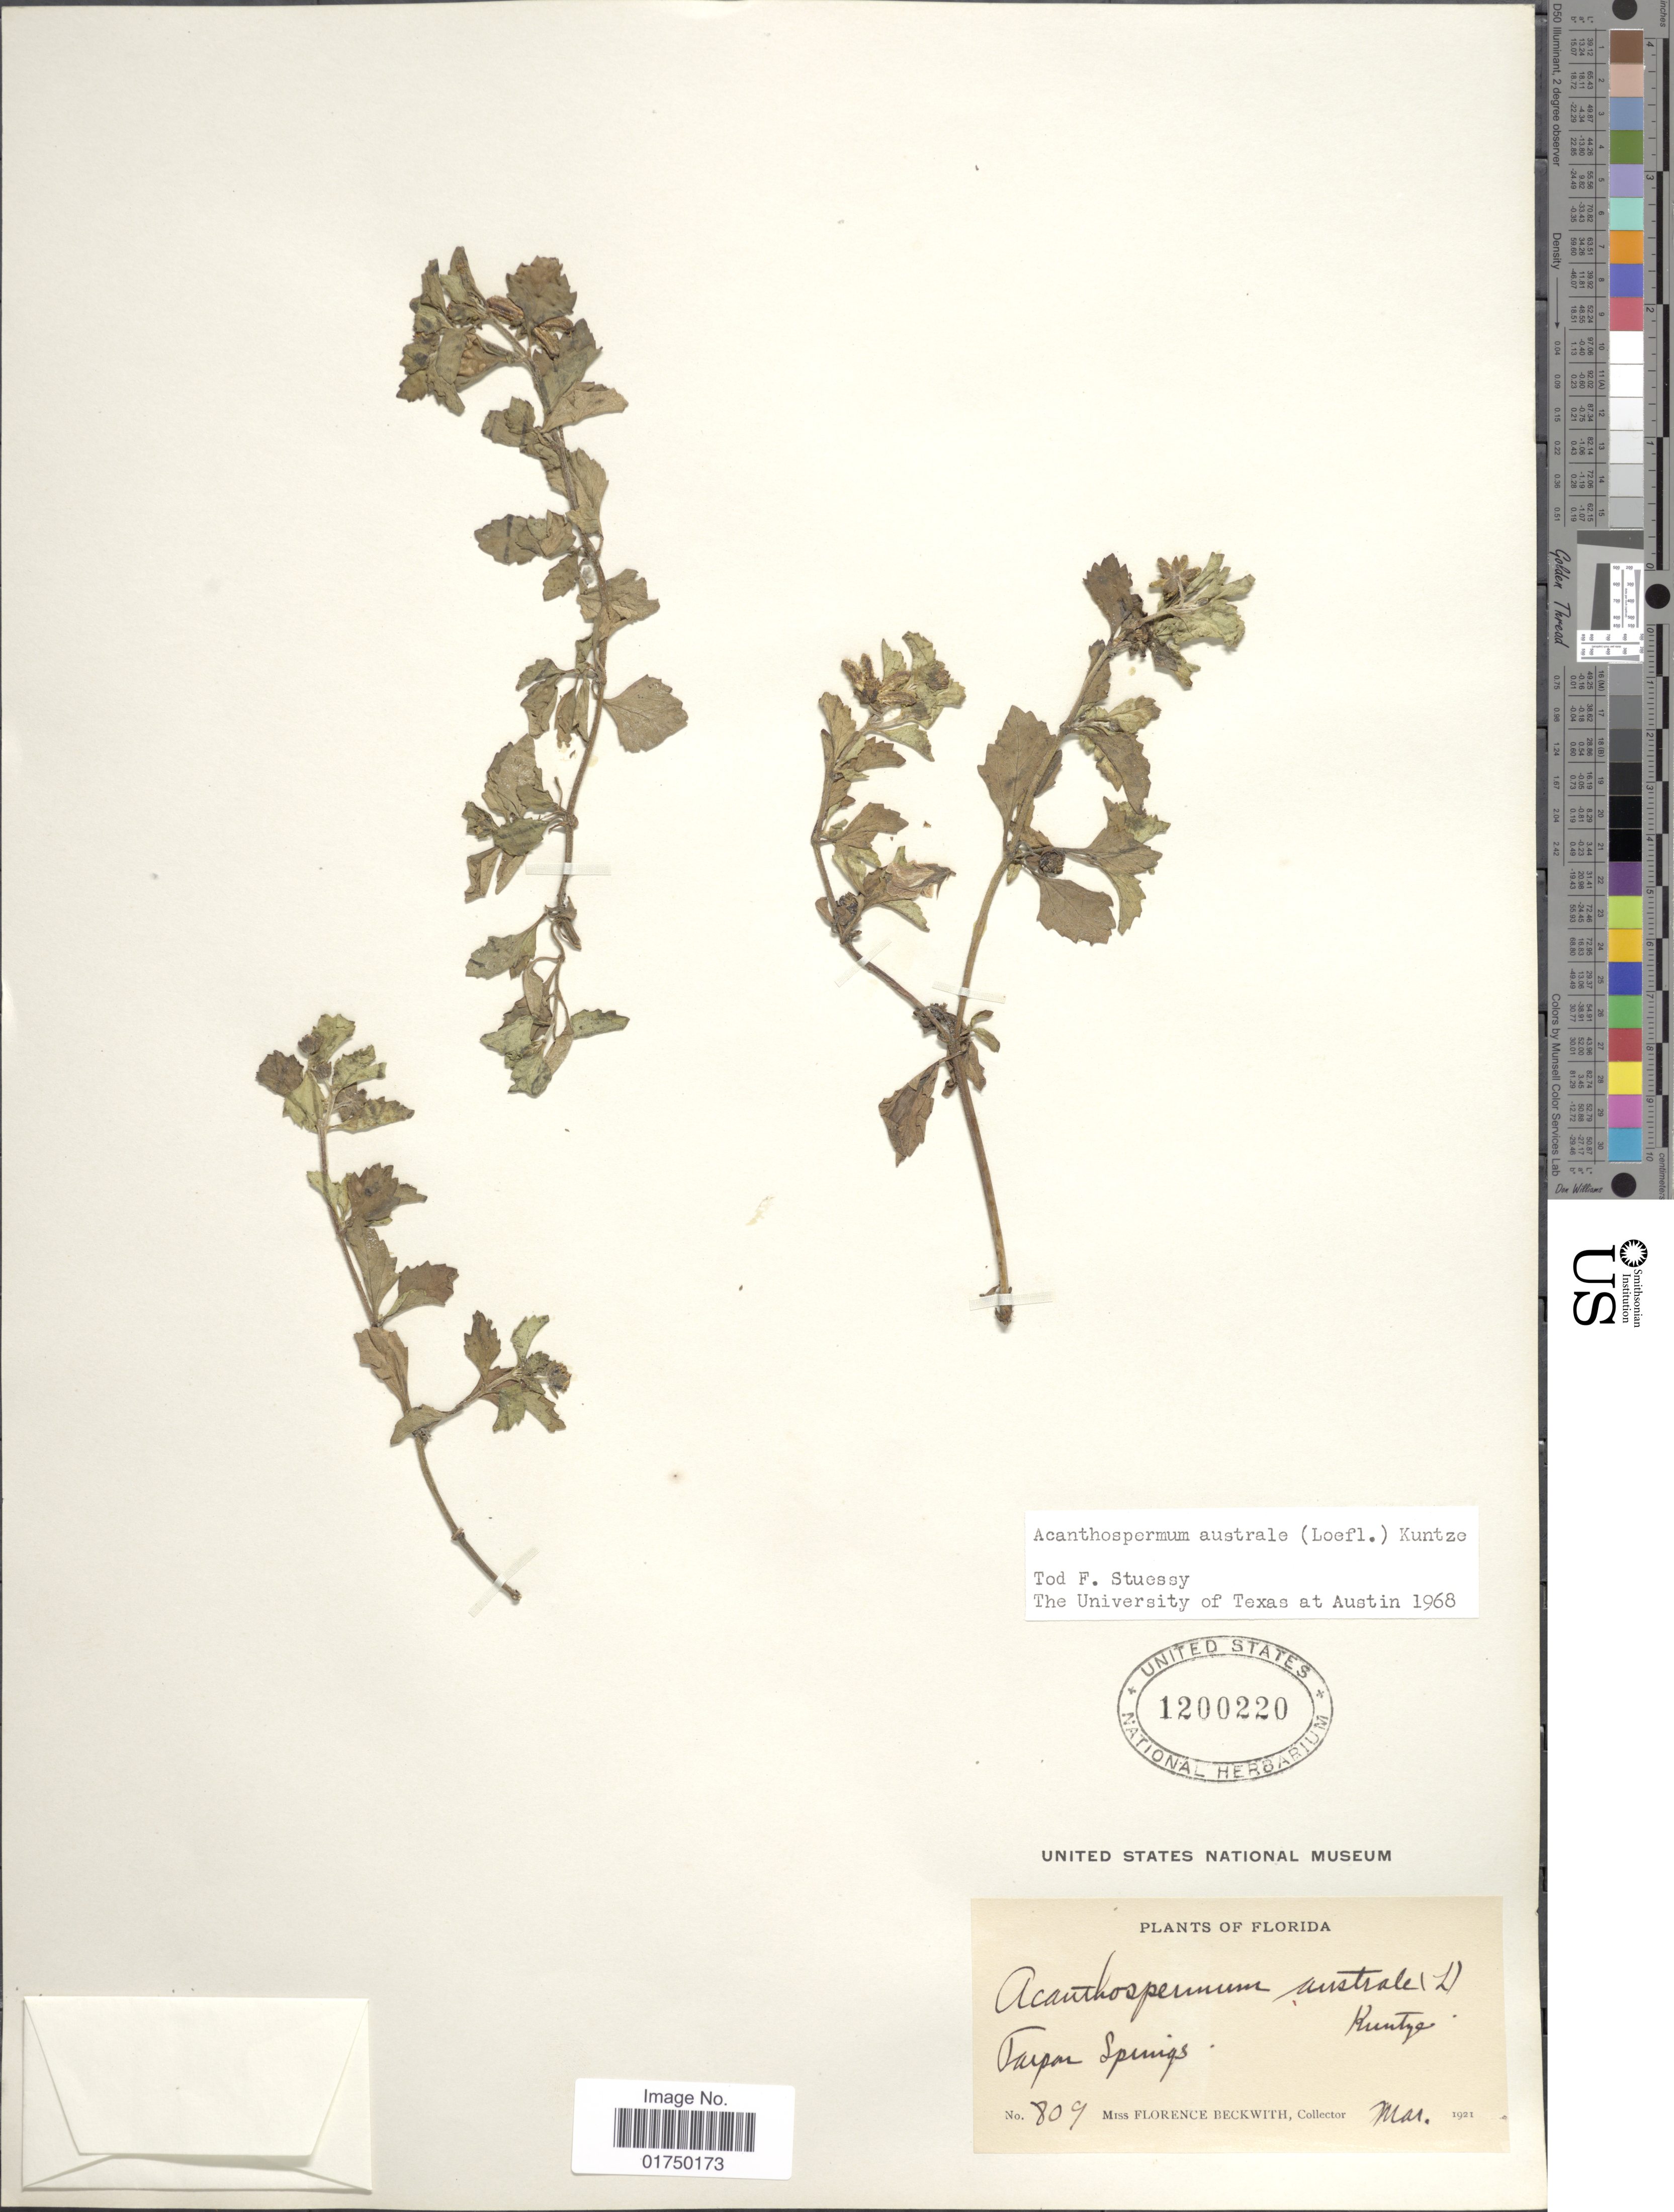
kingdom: Plantae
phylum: Tracheophyta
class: Magnoliopsida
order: Asterales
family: Asteraceae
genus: Acanthospermum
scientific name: Acanthospermum australe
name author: (Loefl.) Kuntze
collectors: F. Beckwith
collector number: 809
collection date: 1921-03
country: United States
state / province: Florida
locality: Tarpon Springs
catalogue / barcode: US 1200220